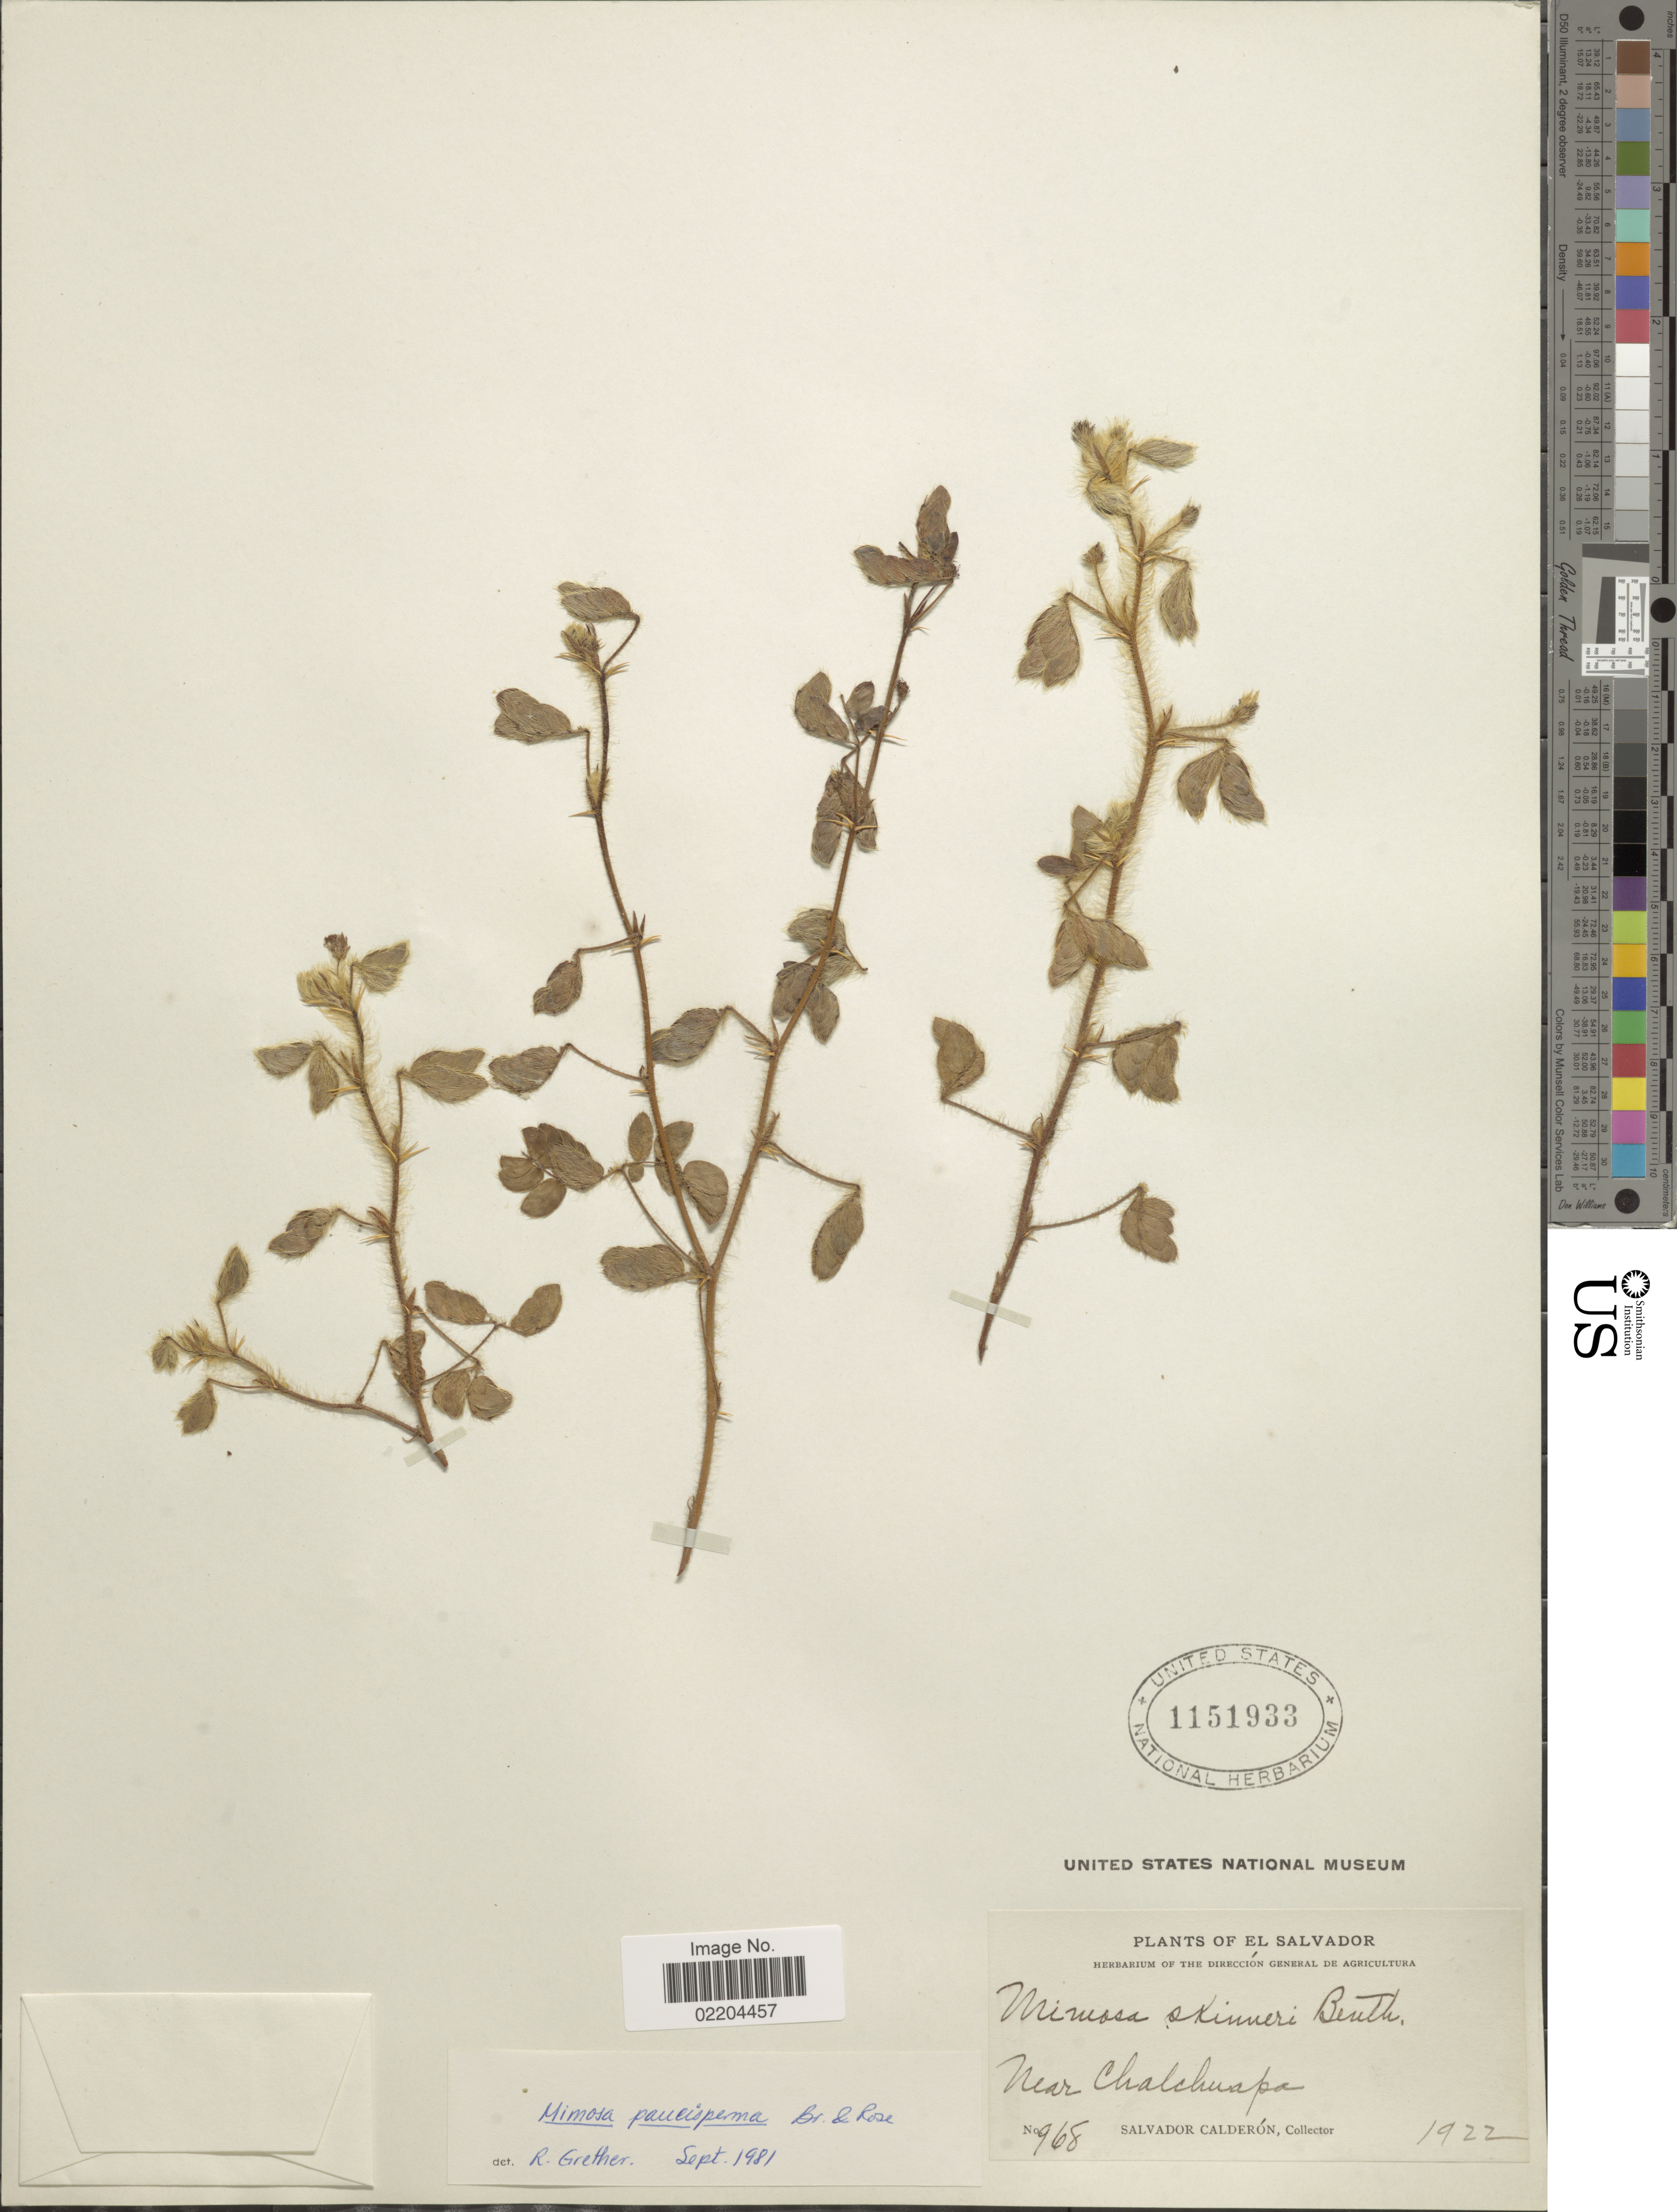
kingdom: Plantae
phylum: Tracheophyta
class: Magnoliopsida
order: Fabales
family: Fabaceae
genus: Mimosa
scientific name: Mimosa paucisperma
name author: Britton & Rose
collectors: S. Calderón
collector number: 968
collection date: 1922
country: El Salvador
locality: El Salvador, near Chalchuapa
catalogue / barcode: US 1151933